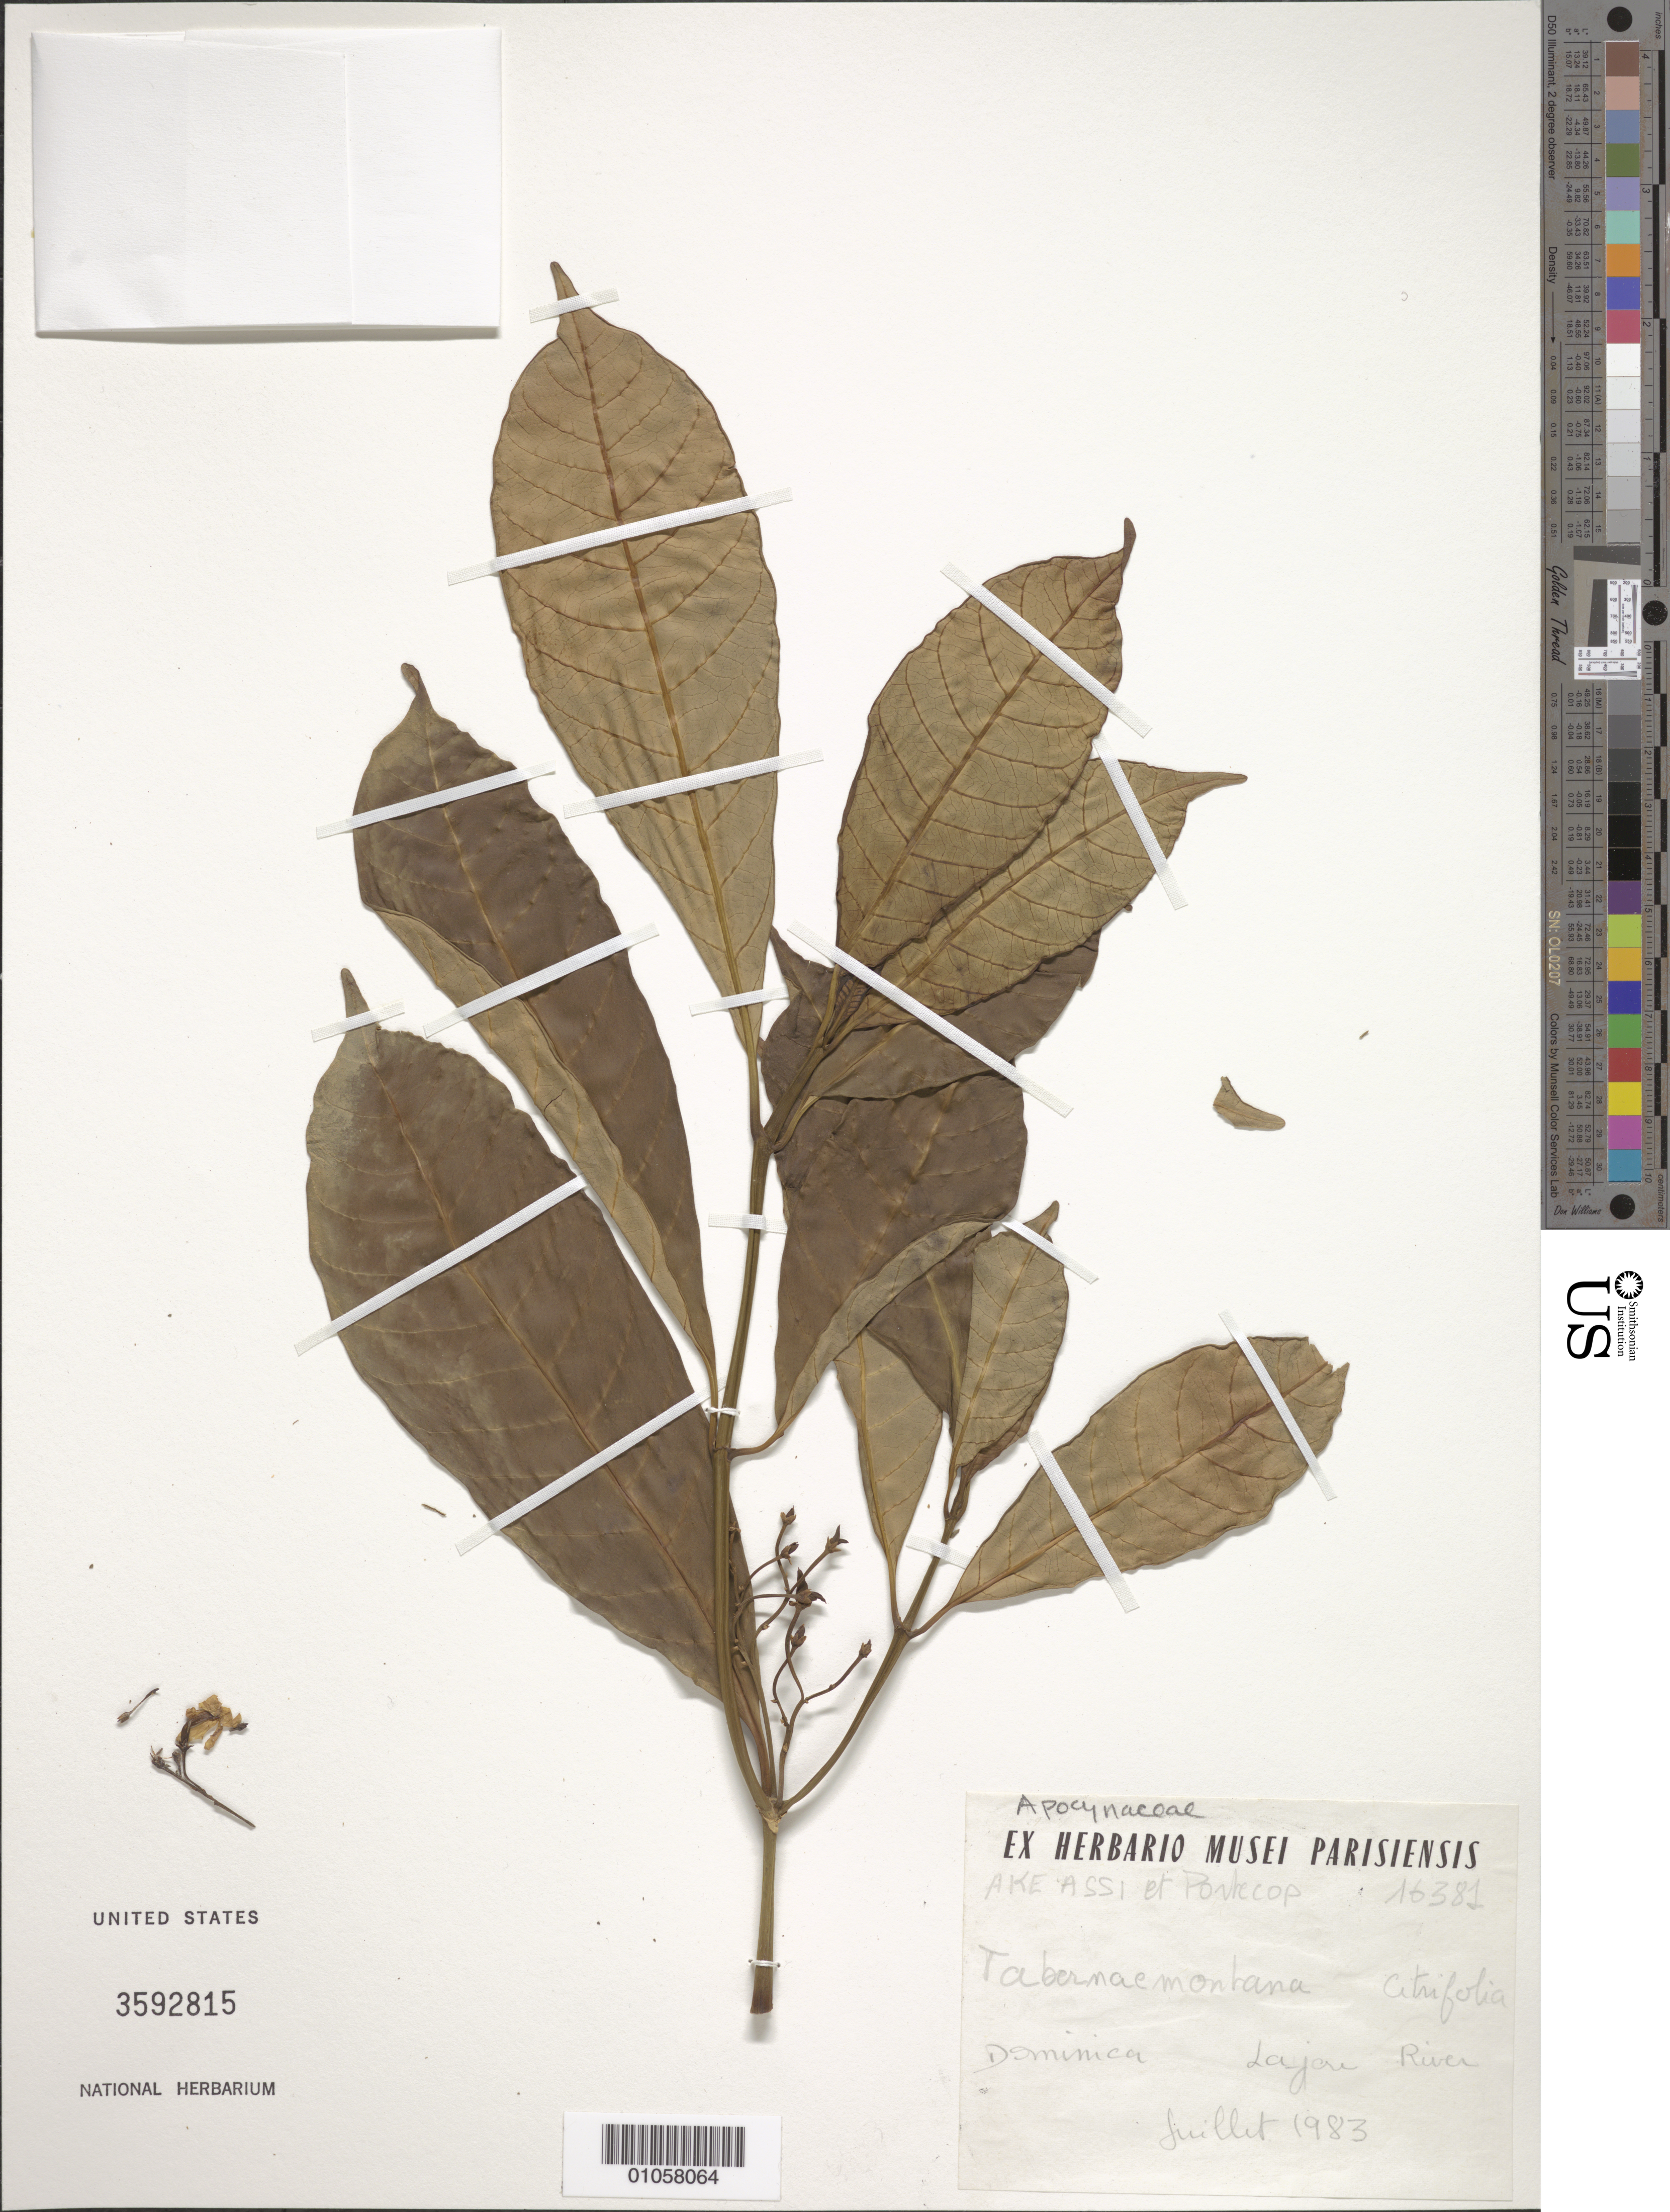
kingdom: Plantae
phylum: Tracheophyta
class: Magnoliopsida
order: Gentianales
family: Apocynaceae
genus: Tabernaemontana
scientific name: Tabernaemontana citrifolia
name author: L.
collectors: A. Ake & -. Portecop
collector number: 16381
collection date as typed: Jul 1983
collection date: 1983-07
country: Dominica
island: Dominica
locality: Lajore River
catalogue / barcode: US 3592815